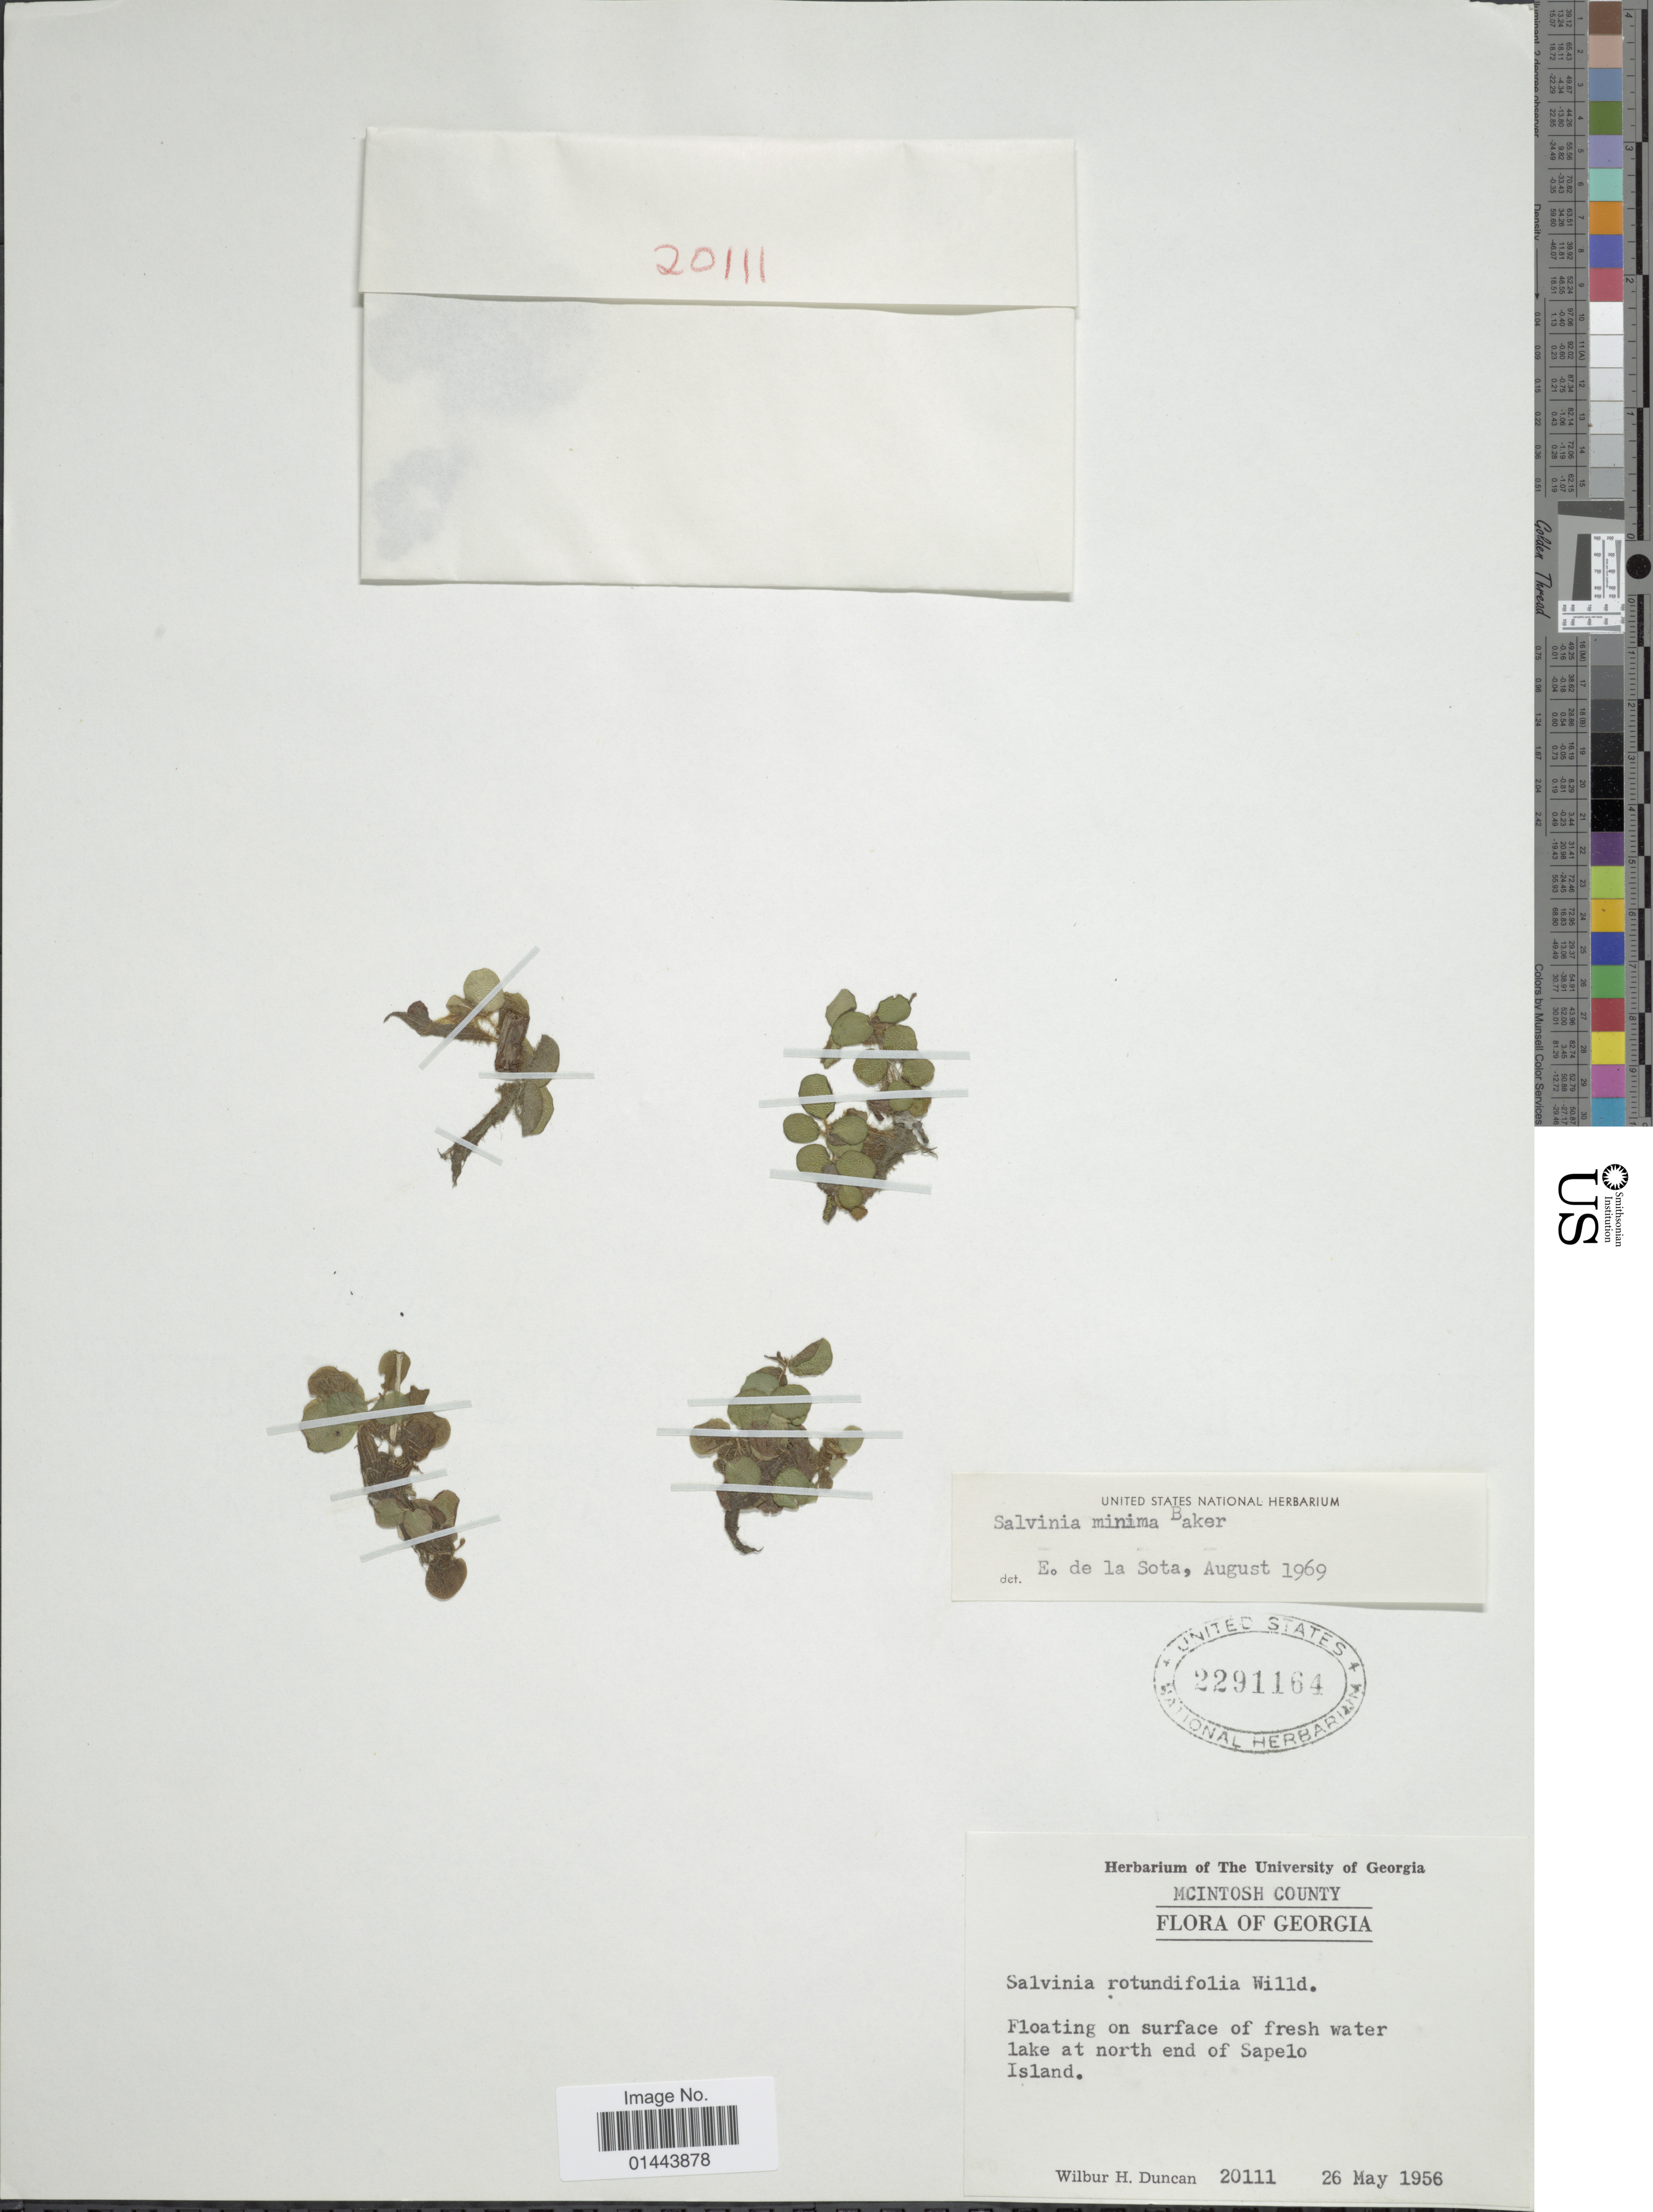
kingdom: Plantae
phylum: Tracheophyta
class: Polypodiopsida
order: Salviniales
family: Salviniaceae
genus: Salvinia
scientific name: Salvinia minima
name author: Baker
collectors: W. H. Duncan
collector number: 20111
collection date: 1956-05-26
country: United States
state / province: Georgia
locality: Mcintosh County, floating on surface of fresh water lake at north end of Sapelo Island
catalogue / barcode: US 2291164